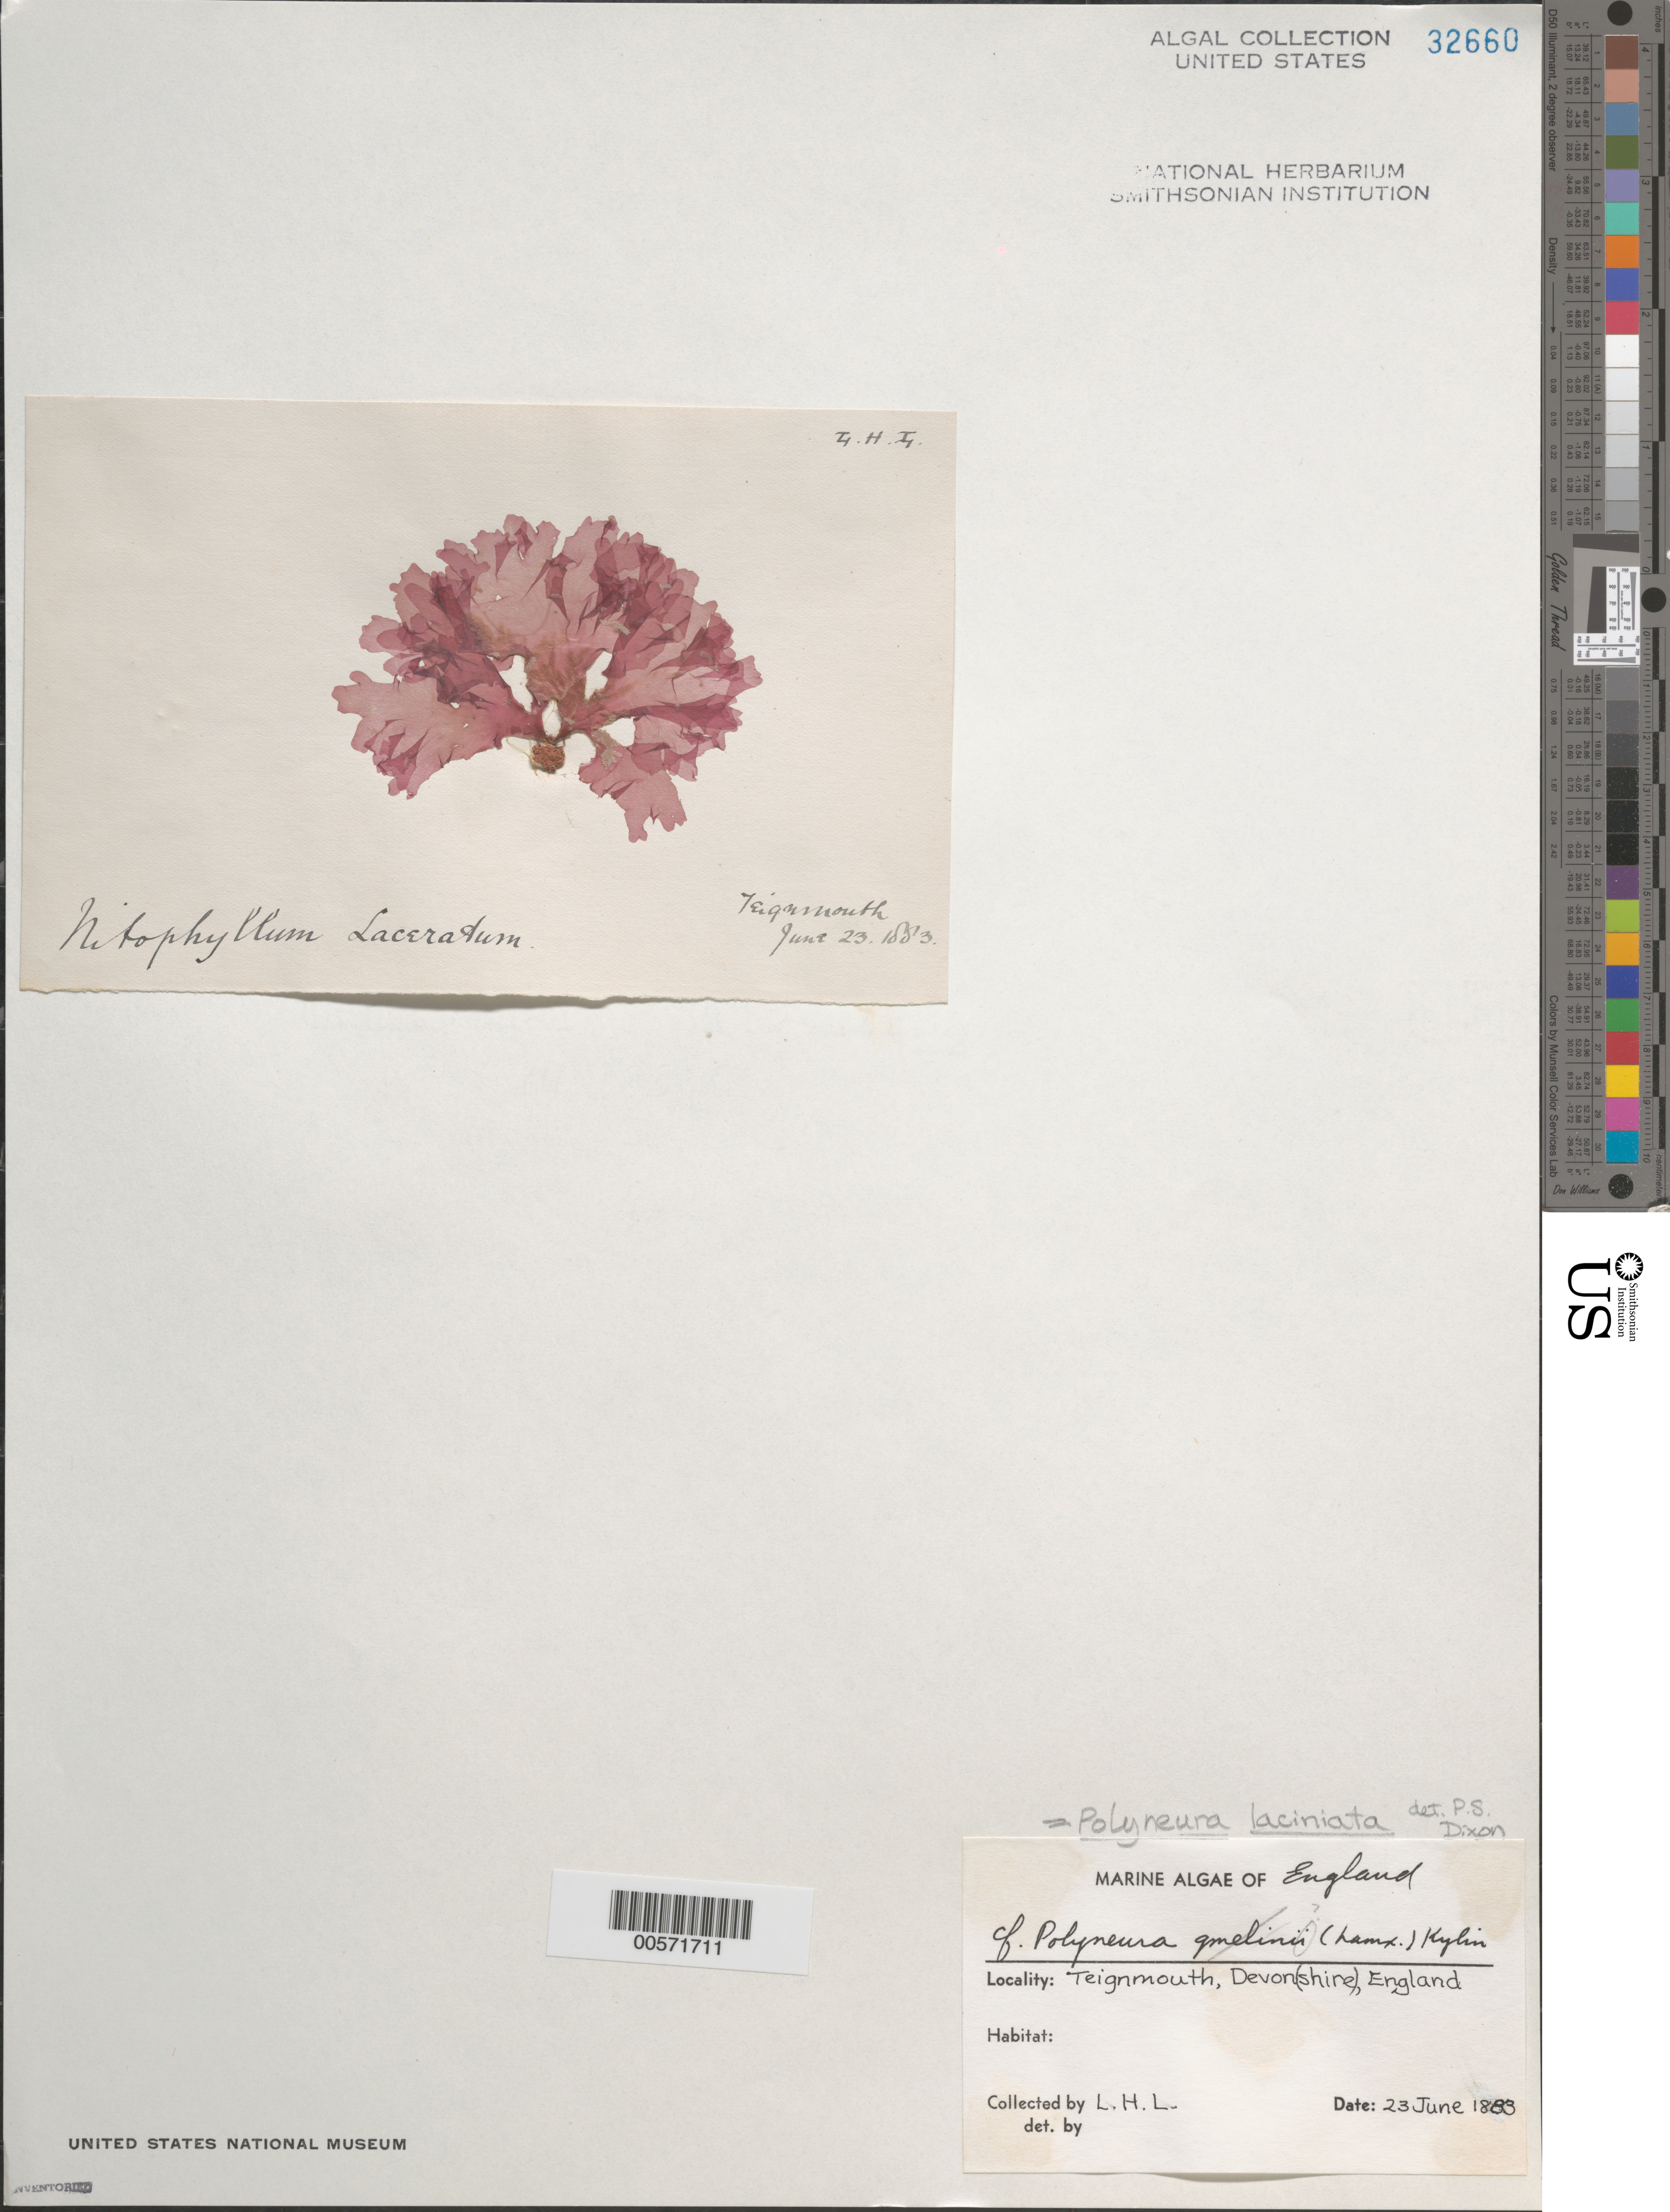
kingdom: Plantae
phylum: Rhodophyta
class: Florideophyceae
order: Ceramiales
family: Delesseriaceae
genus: Erythroglossum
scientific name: Erythroglossum laciniatum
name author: (Lightf.) C.A. Maggs & Hommersand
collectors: L.H.L.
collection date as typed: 23 Jun 1883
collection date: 1883-06-23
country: United Kingdom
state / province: England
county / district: Devon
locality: Teignmouth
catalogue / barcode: US 32660